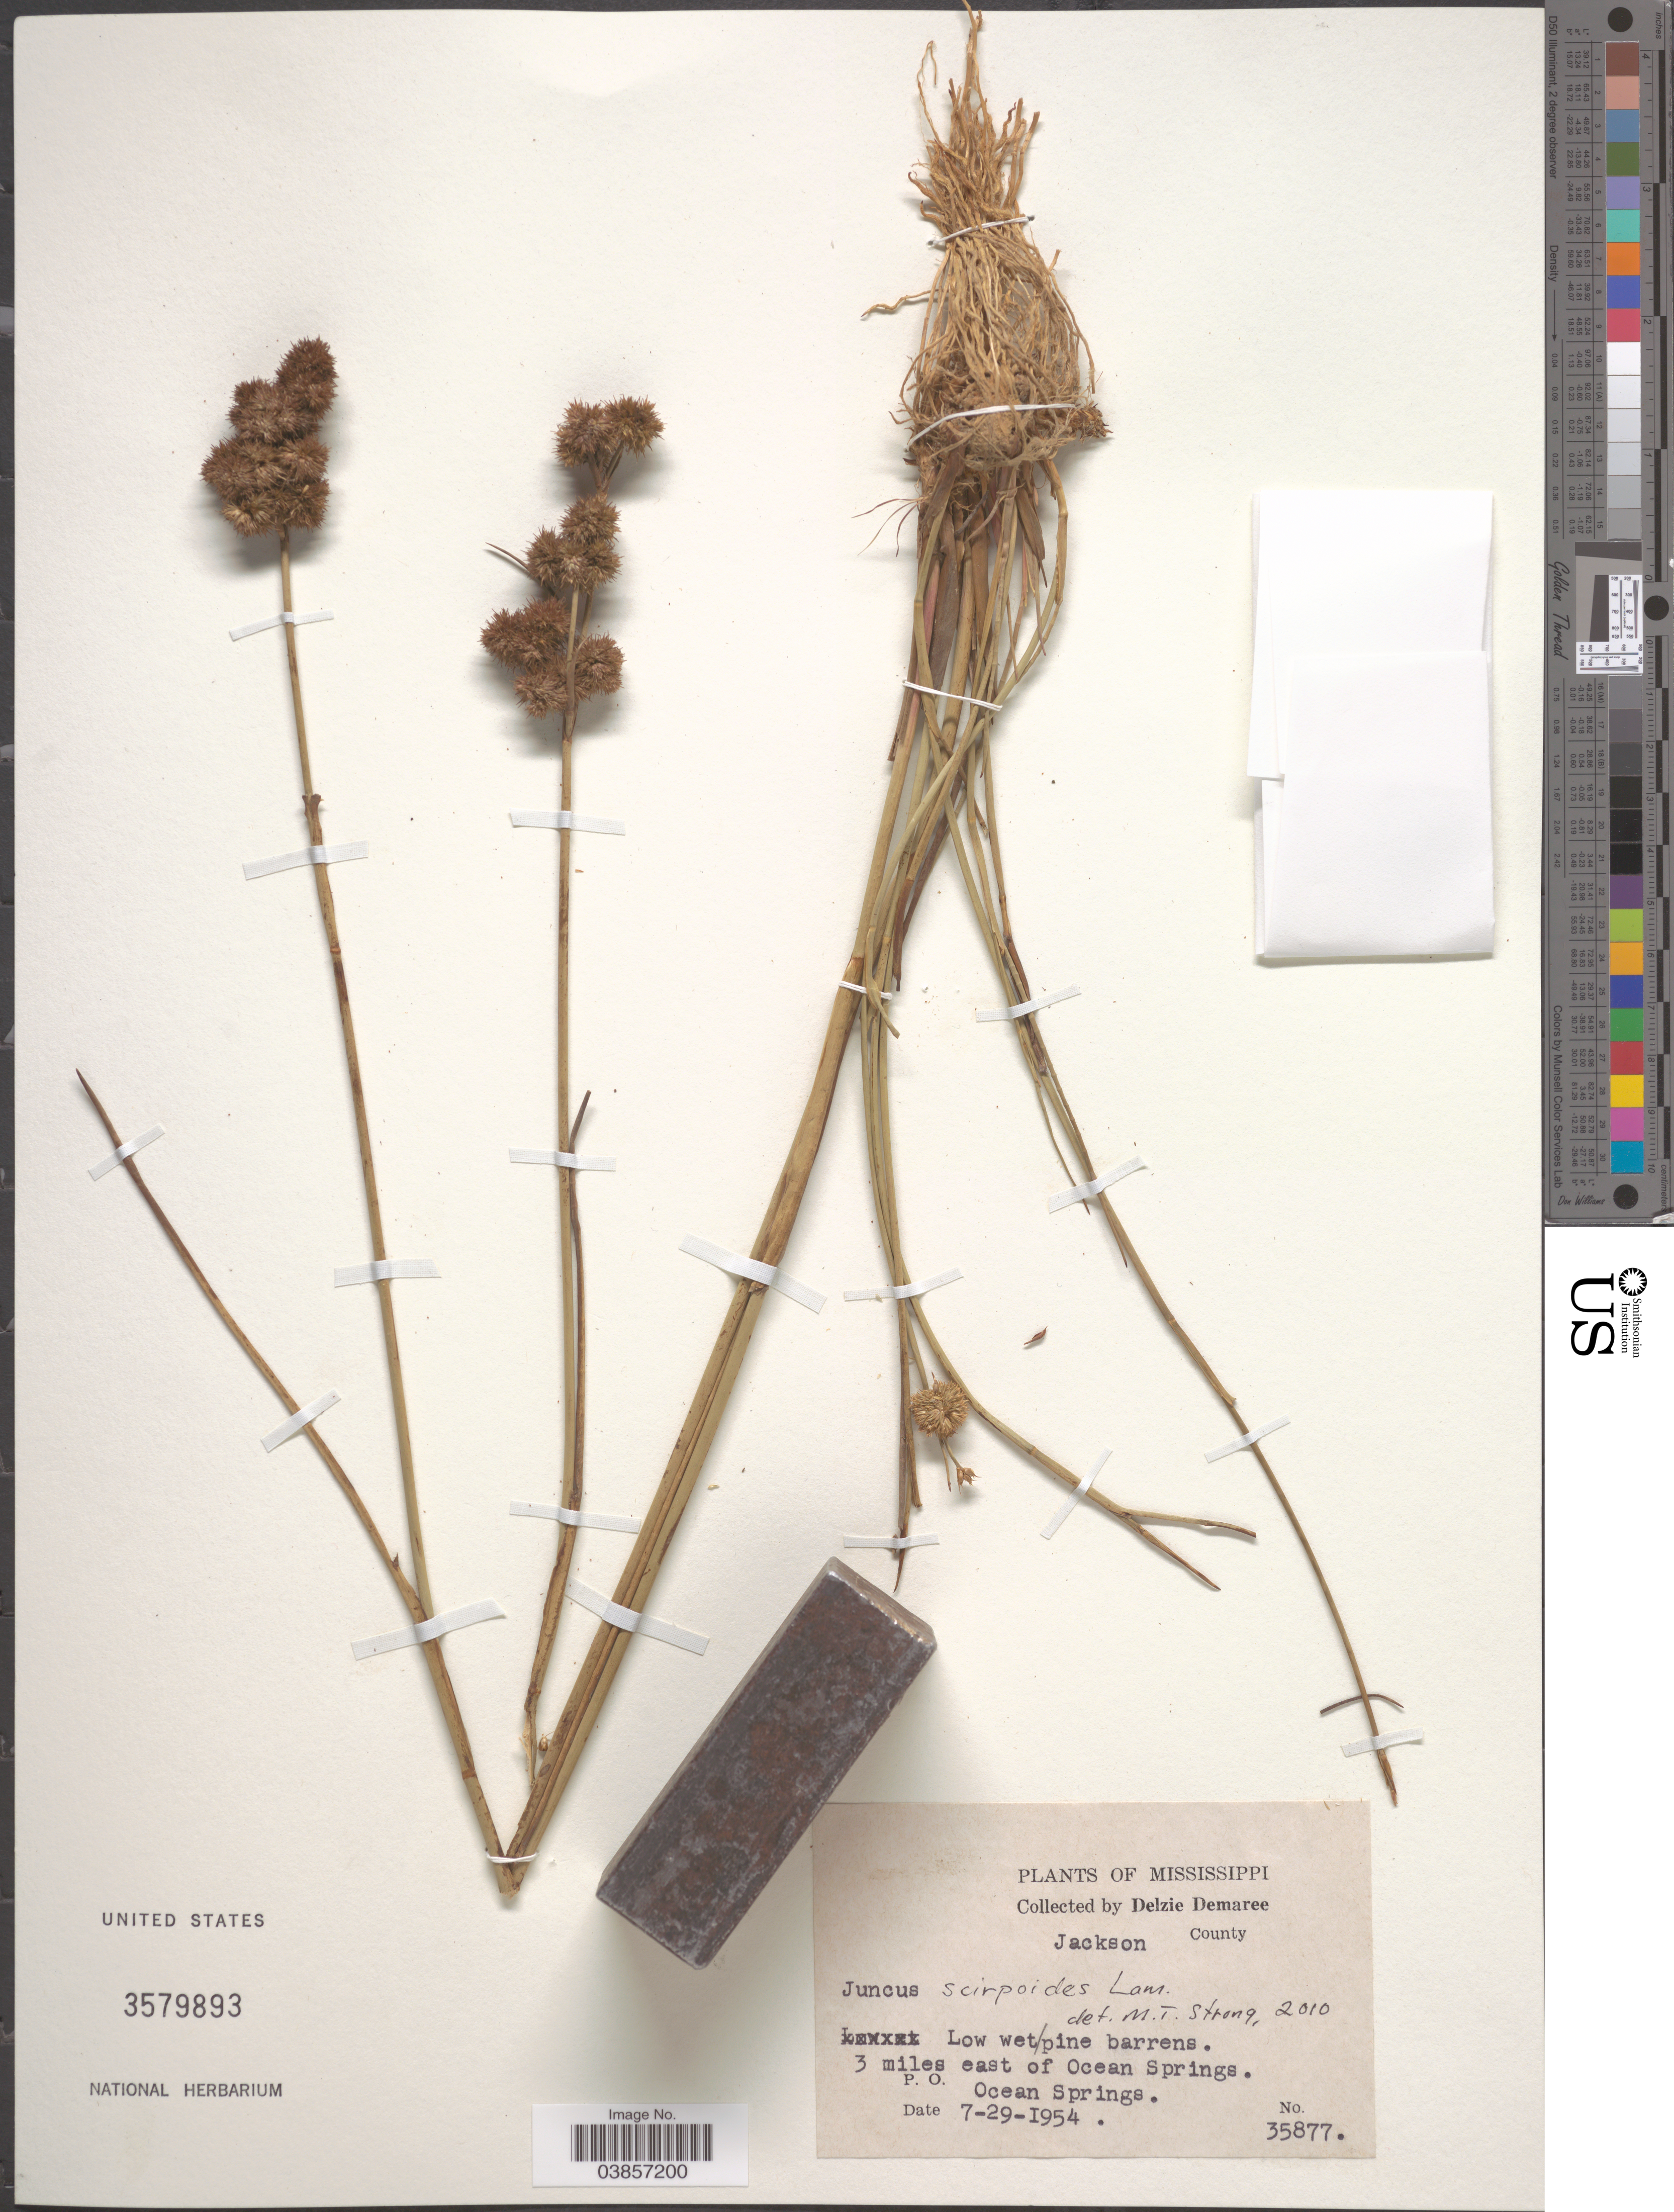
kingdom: Plantae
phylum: Tracheophyta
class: Liliopsida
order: Poales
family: Juncaceae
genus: Juncus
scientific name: Juncus scirpoides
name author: Lam.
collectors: D. Demaree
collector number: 35877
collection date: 1954-07-29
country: United States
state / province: Mississippi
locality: Jackson County. 3 miles east of Ocean Springs. Ocean Springs.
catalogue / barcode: US 3579893